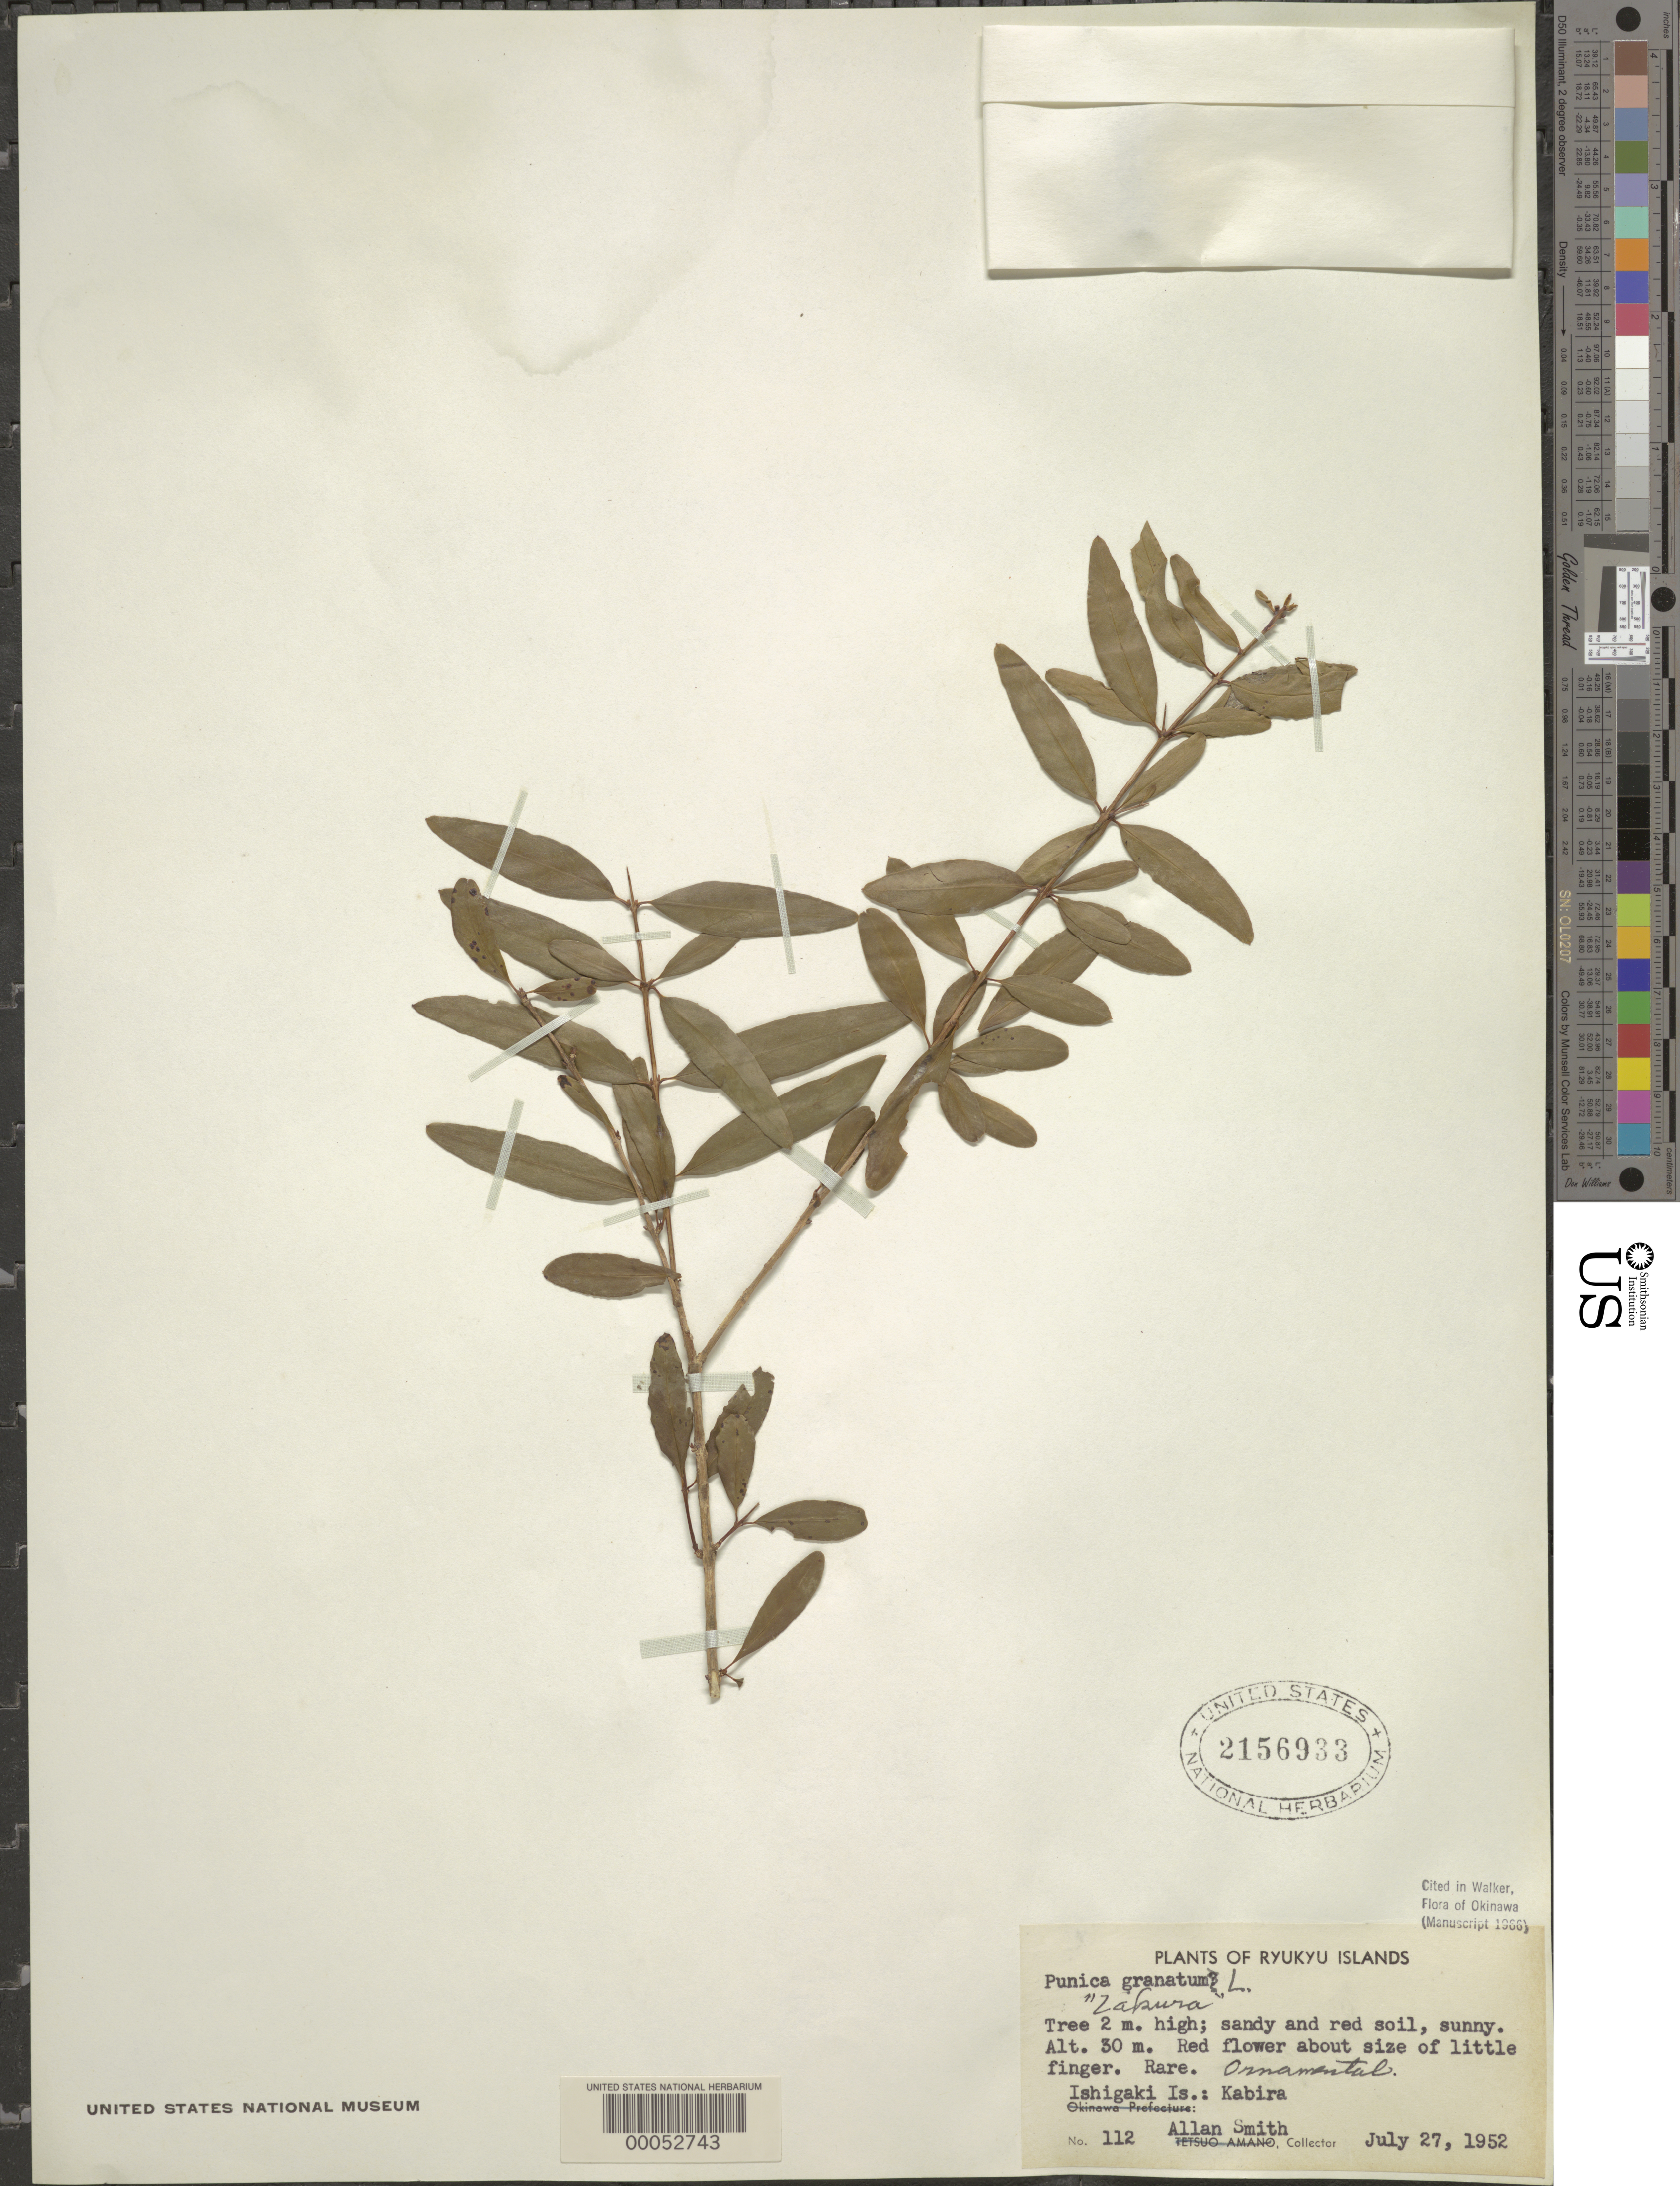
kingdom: Plantae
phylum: Tracheophyta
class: Magnoliopsida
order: Myrtales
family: Lythraceae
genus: Punica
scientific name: Punica granatum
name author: L.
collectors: A. Smith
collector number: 112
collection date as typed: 27 Jul 1952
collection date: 1952-07-27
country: Japan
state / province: Okinawa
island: Ishigaki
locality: Kabira.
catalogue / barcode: US 2156933